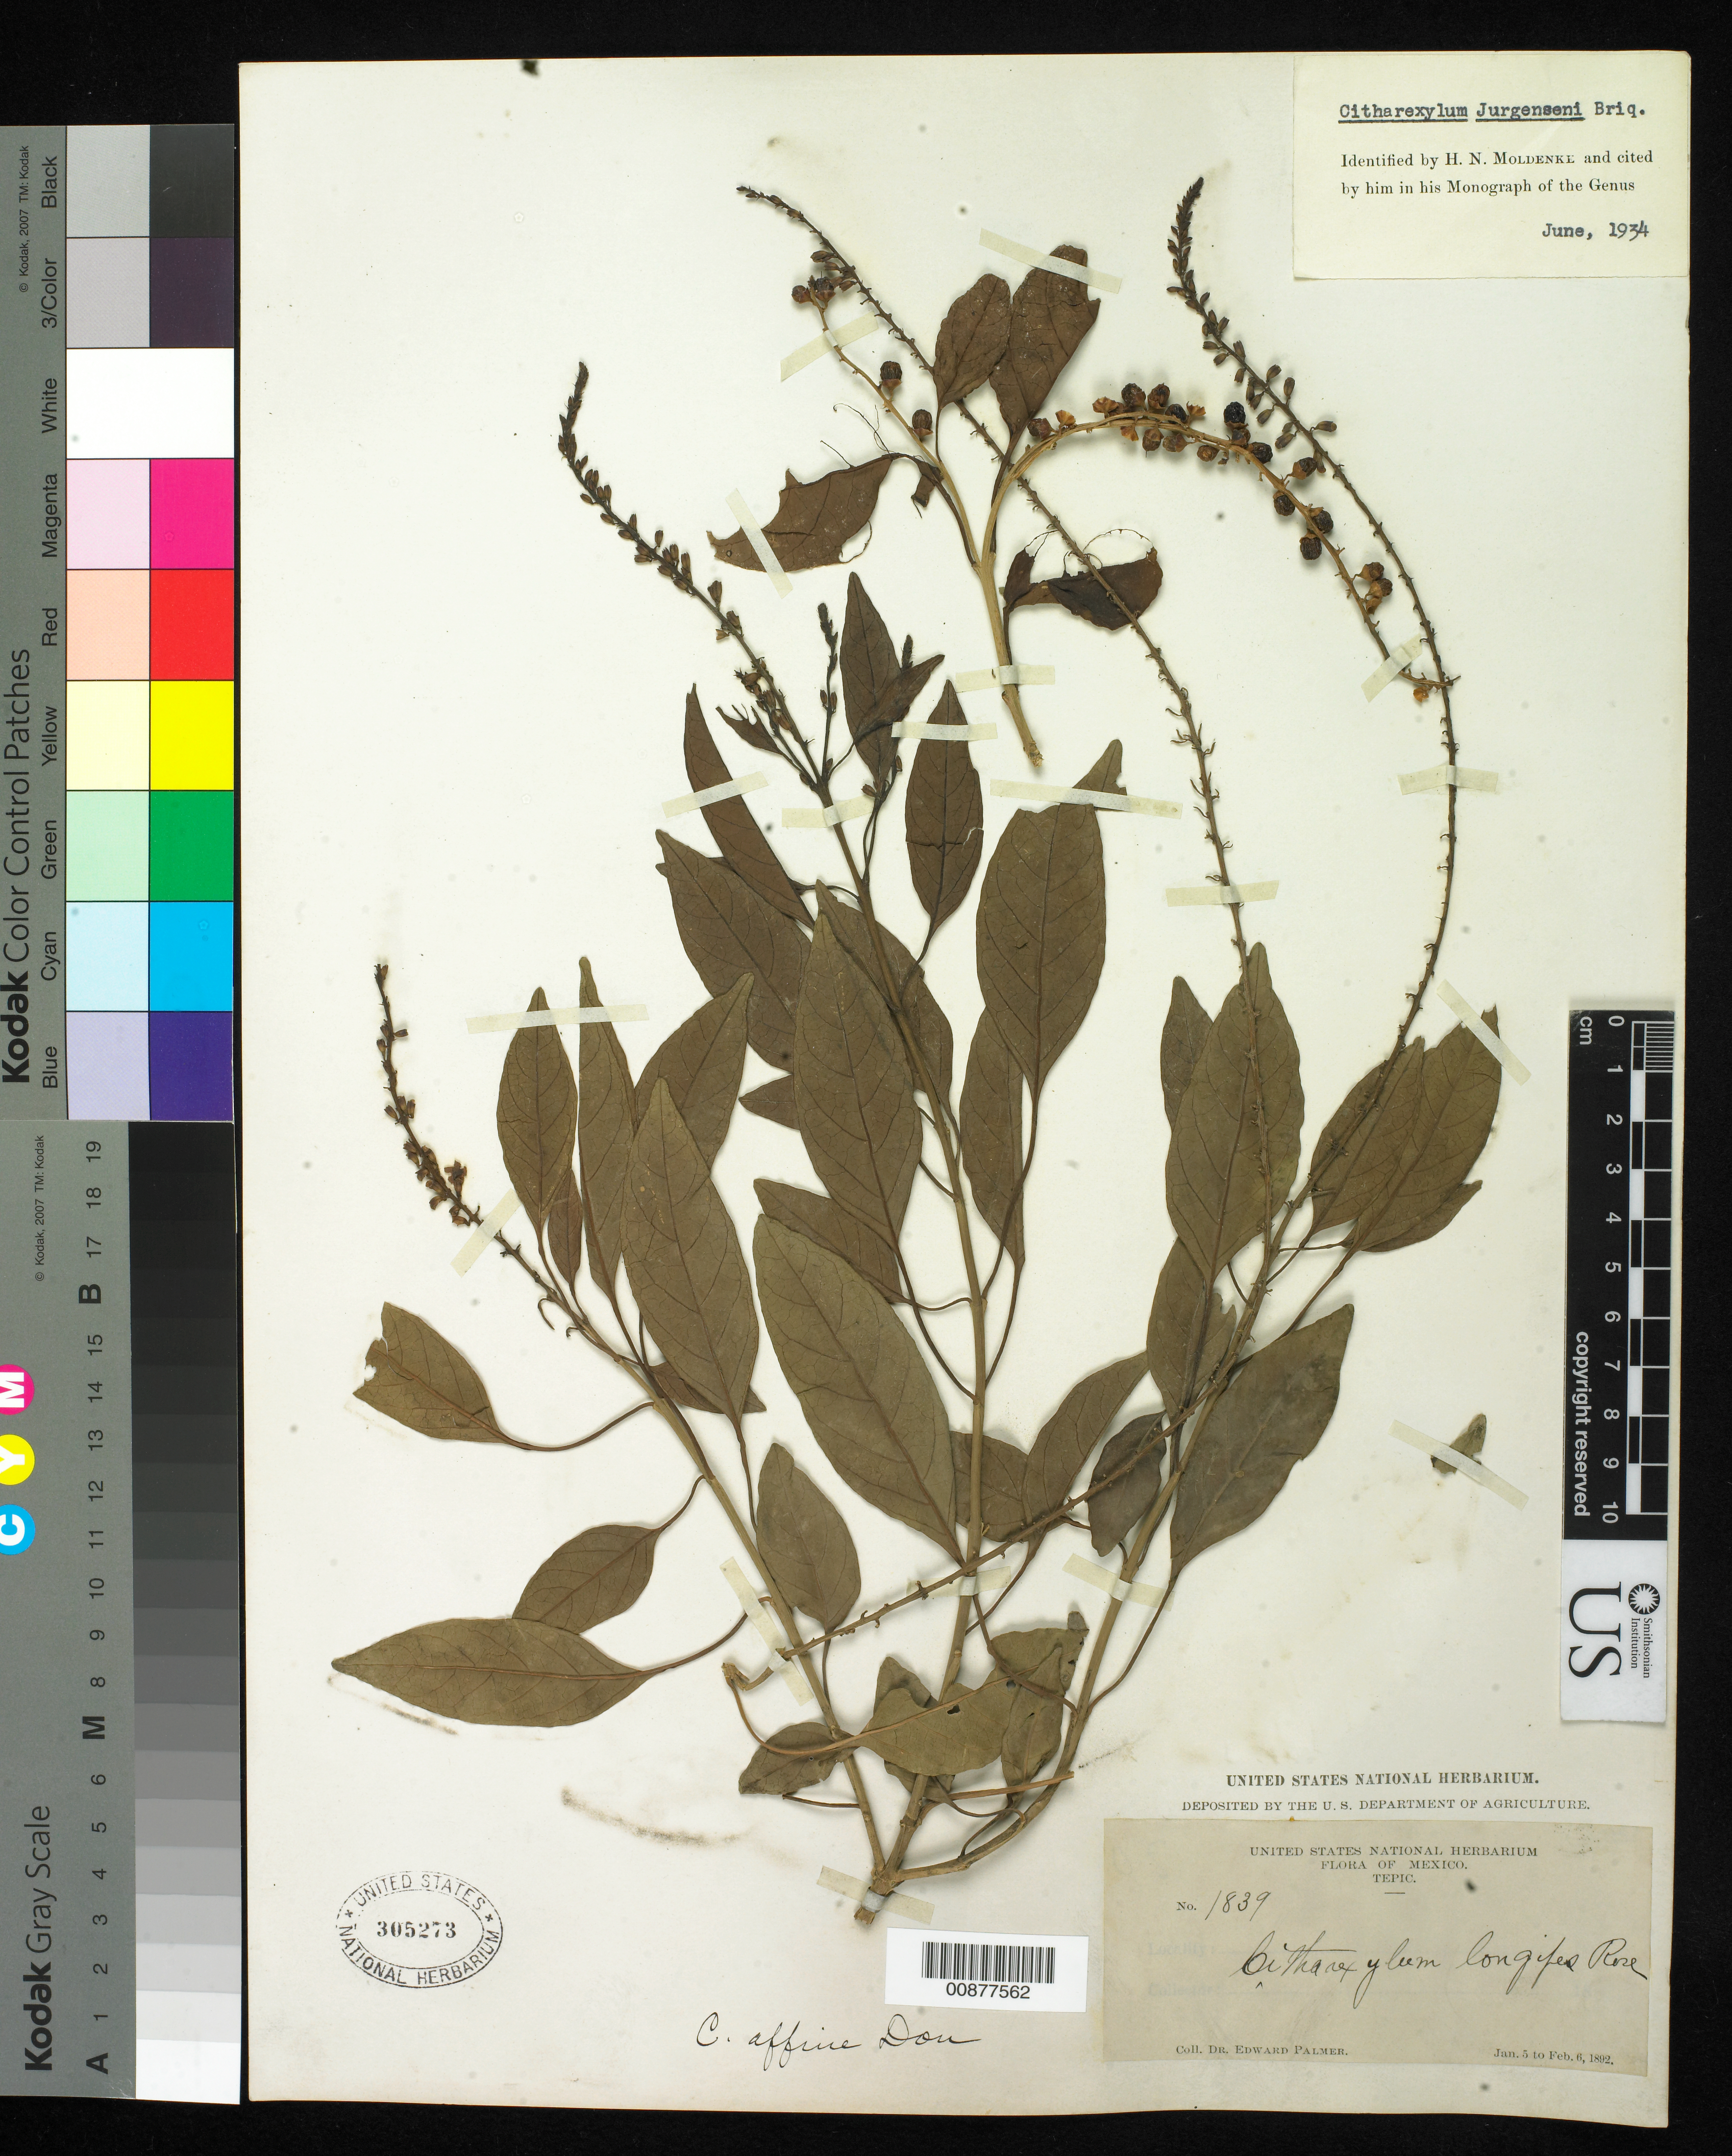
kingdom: Plantae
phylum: Tracheophyta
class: Magnoliopsida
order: Lamiales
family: Verbenaceae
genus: Citharexylum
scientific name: Citharexylum jurgensenii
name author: Briq.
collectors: E. Palmer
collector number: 1839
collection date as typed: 05 Jan 1892 to 06 Feb 1892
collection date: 1892-01-05/1892-02-06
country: Mexico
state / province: Nayarit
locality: Tepic, Nayarit.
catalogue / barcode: US 305273